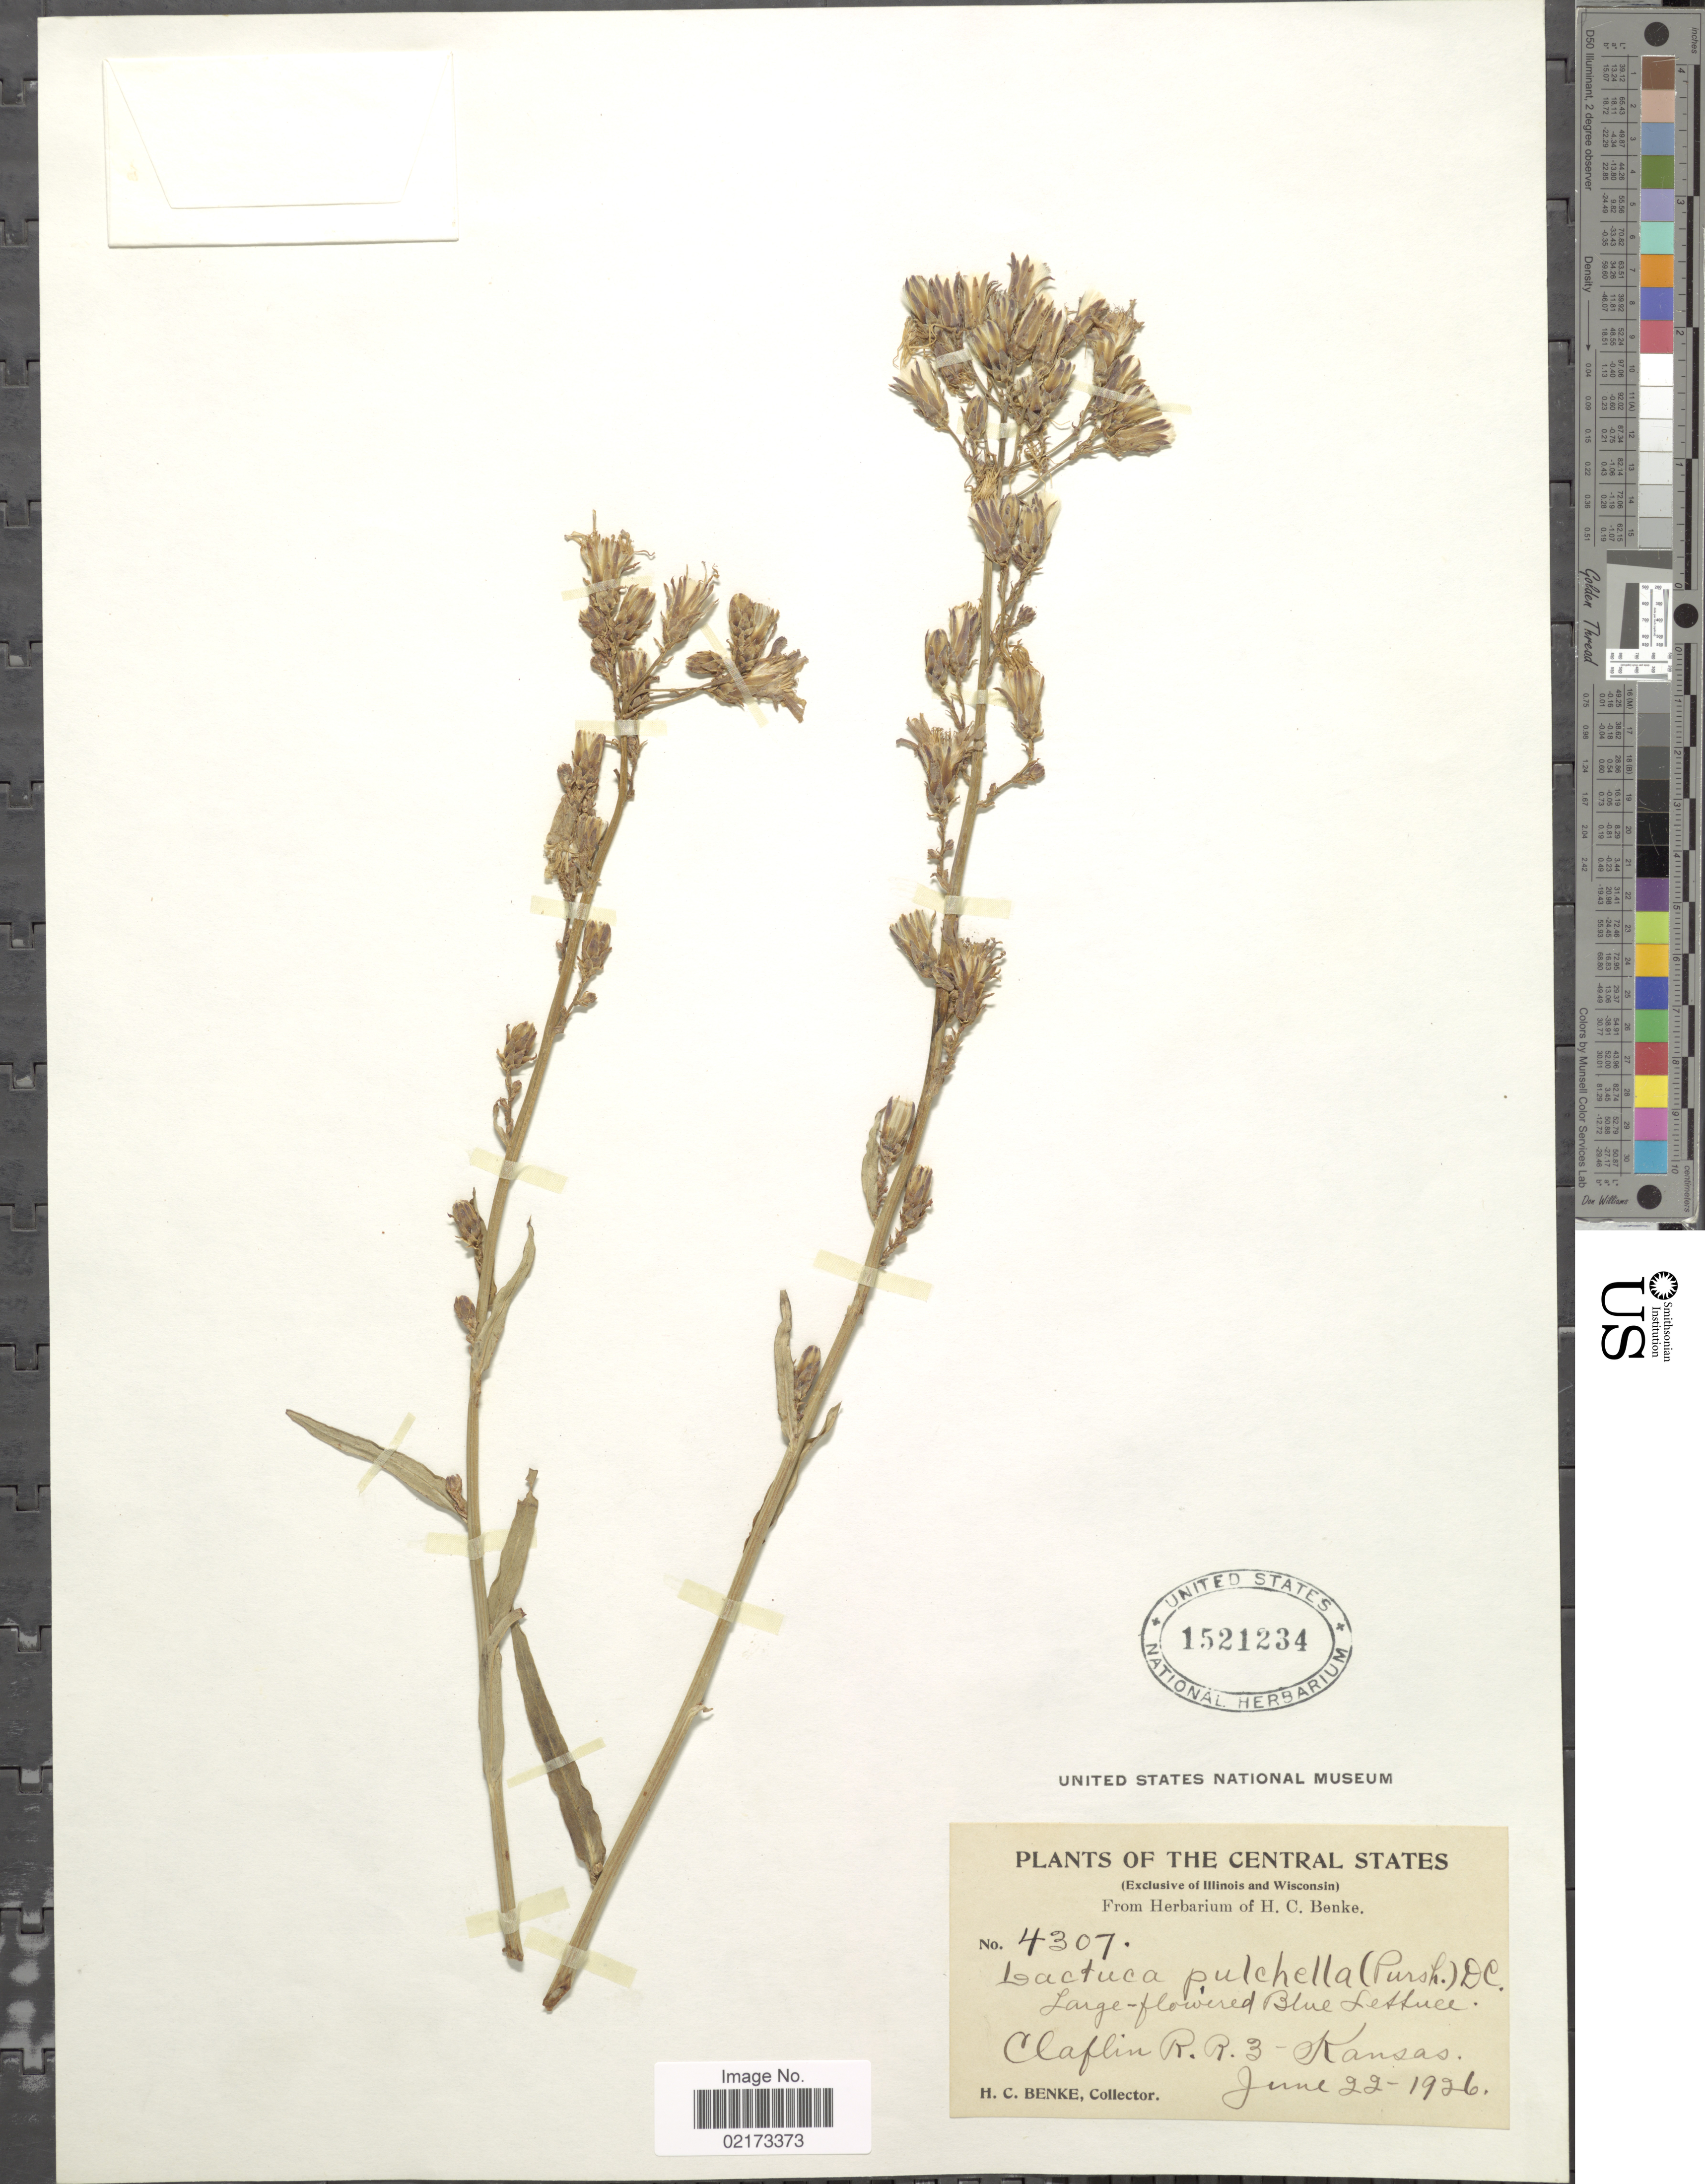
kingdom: Plantae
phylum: Tracheophyta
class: Magnoliopsida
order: Asterales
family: Asteraceae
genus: Lactuca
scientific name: Lactuca tatarica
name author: (L.) C.A. Mey.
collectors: H. Benke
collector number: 4307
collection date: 1926-06-22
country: United States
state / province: Kansas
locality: The Central States, Claflin R. R. 3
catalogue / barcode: US 1521234